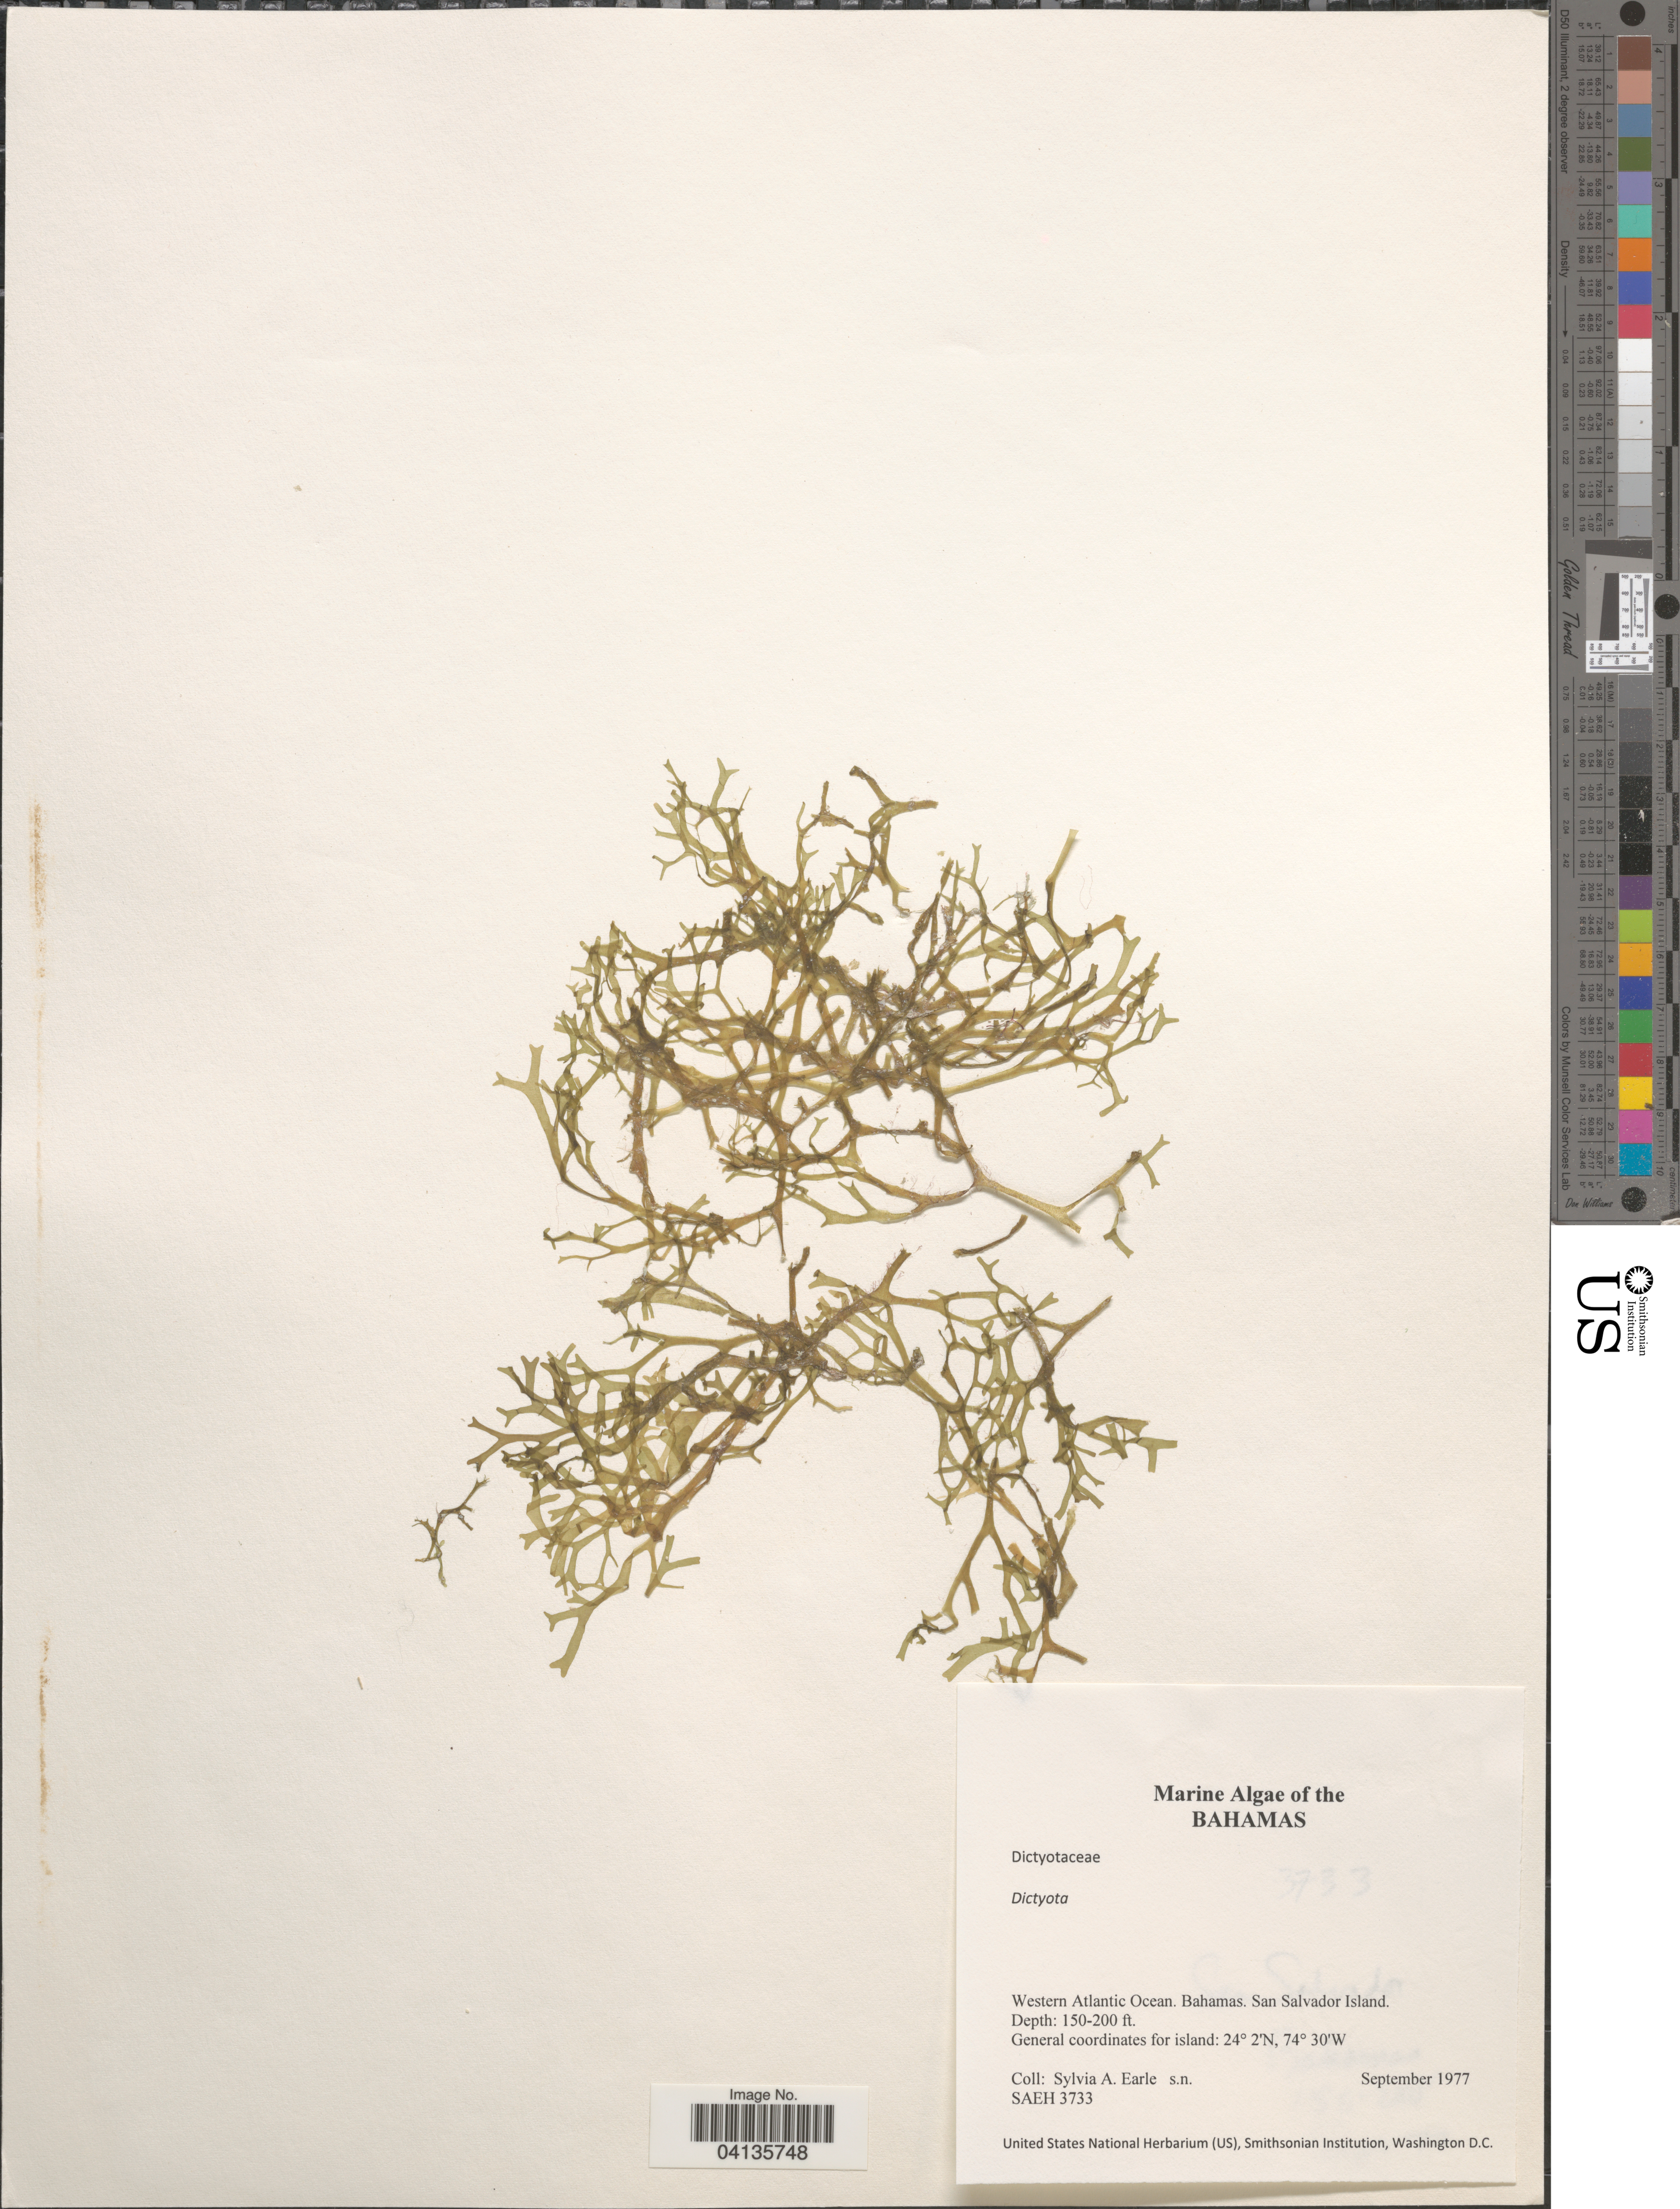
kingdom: Chromista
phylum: Ochrophyta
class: Phaeophyceae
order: Dictyotales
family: Dictyotaceae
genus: Dictyota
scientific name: Dictyota sp.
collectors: S. A. Earle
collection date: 1977-09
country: Bahamas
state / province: San Salvador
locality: Western Atlantic Ocean.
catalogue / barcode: US 238559